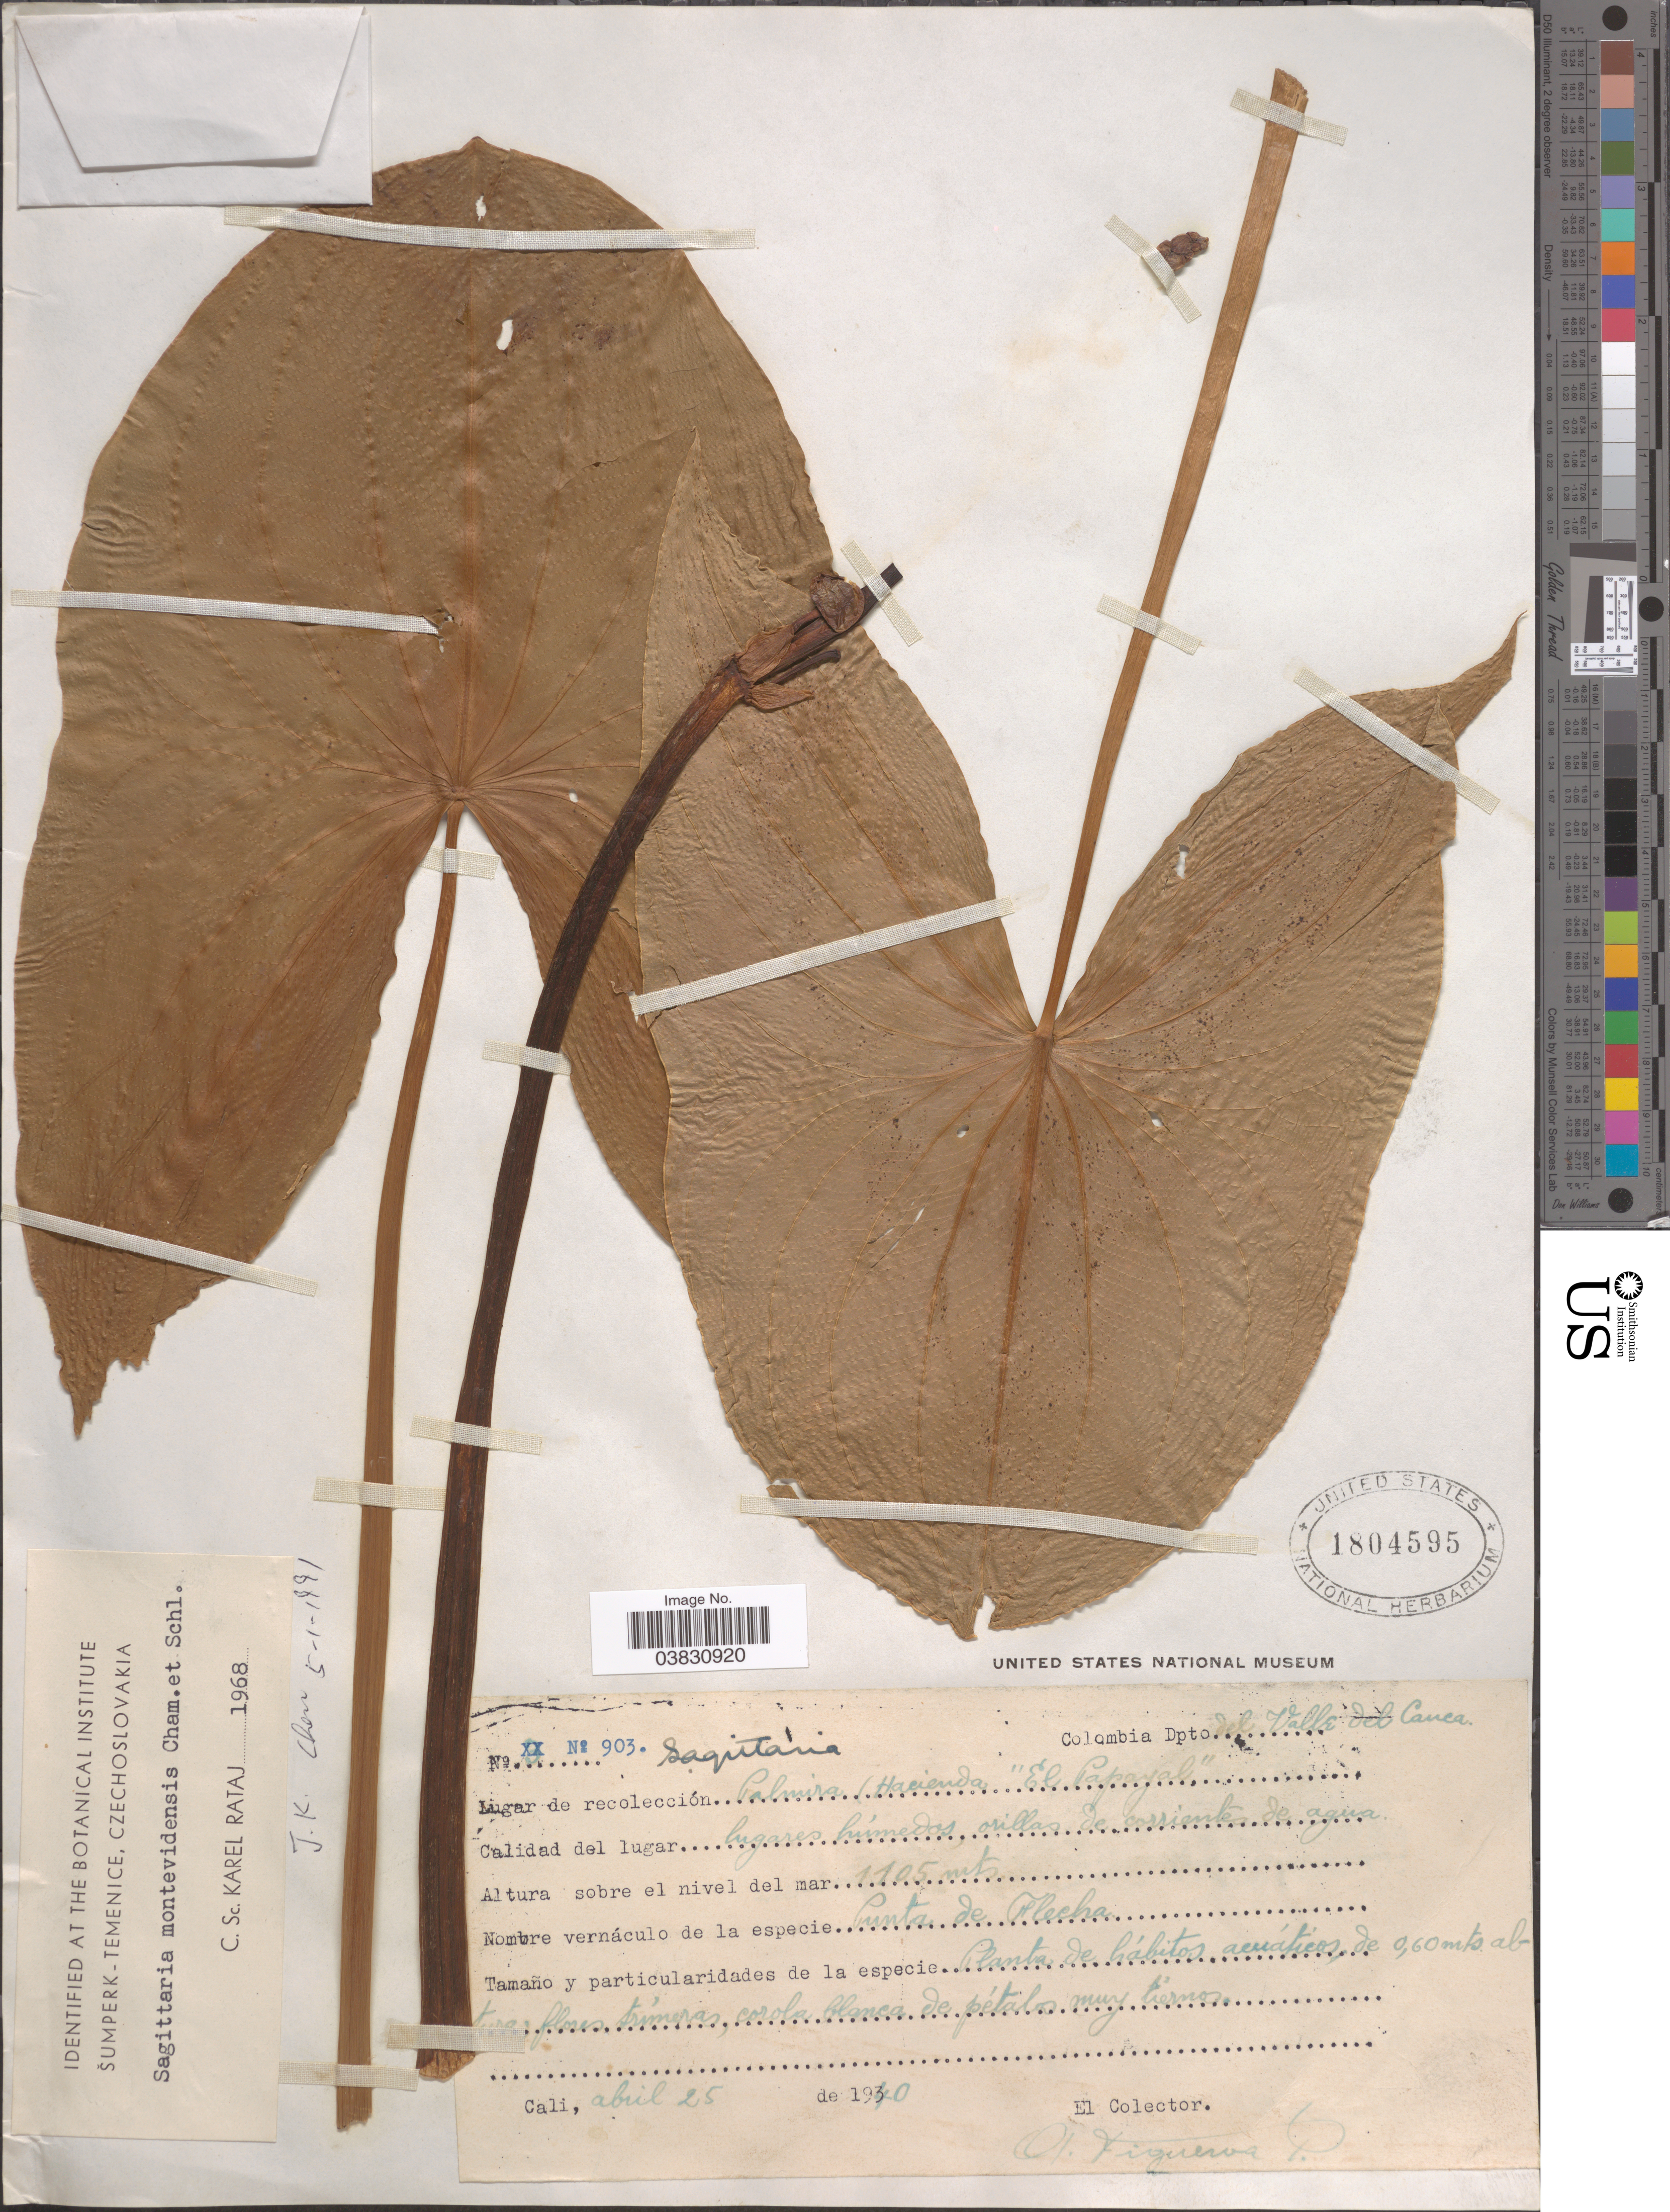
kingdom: Plantae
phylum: Tracheophyta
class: Liliopsida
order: Alismatales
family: Alismataceae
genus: Sagittaria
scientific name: Sagittaria montevidensis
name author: Cham. & Schltdl.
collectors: A. Figueroa-Potes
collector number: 903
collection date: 1940-04-25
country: Colombia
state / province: Valle del Cauca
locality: Dpto. del Valle del Cauca. Palmira /Hacienda "El Papayal". Lugares húmedos orillas de corriente de agua.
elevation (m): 1105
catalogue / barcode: US 1804595